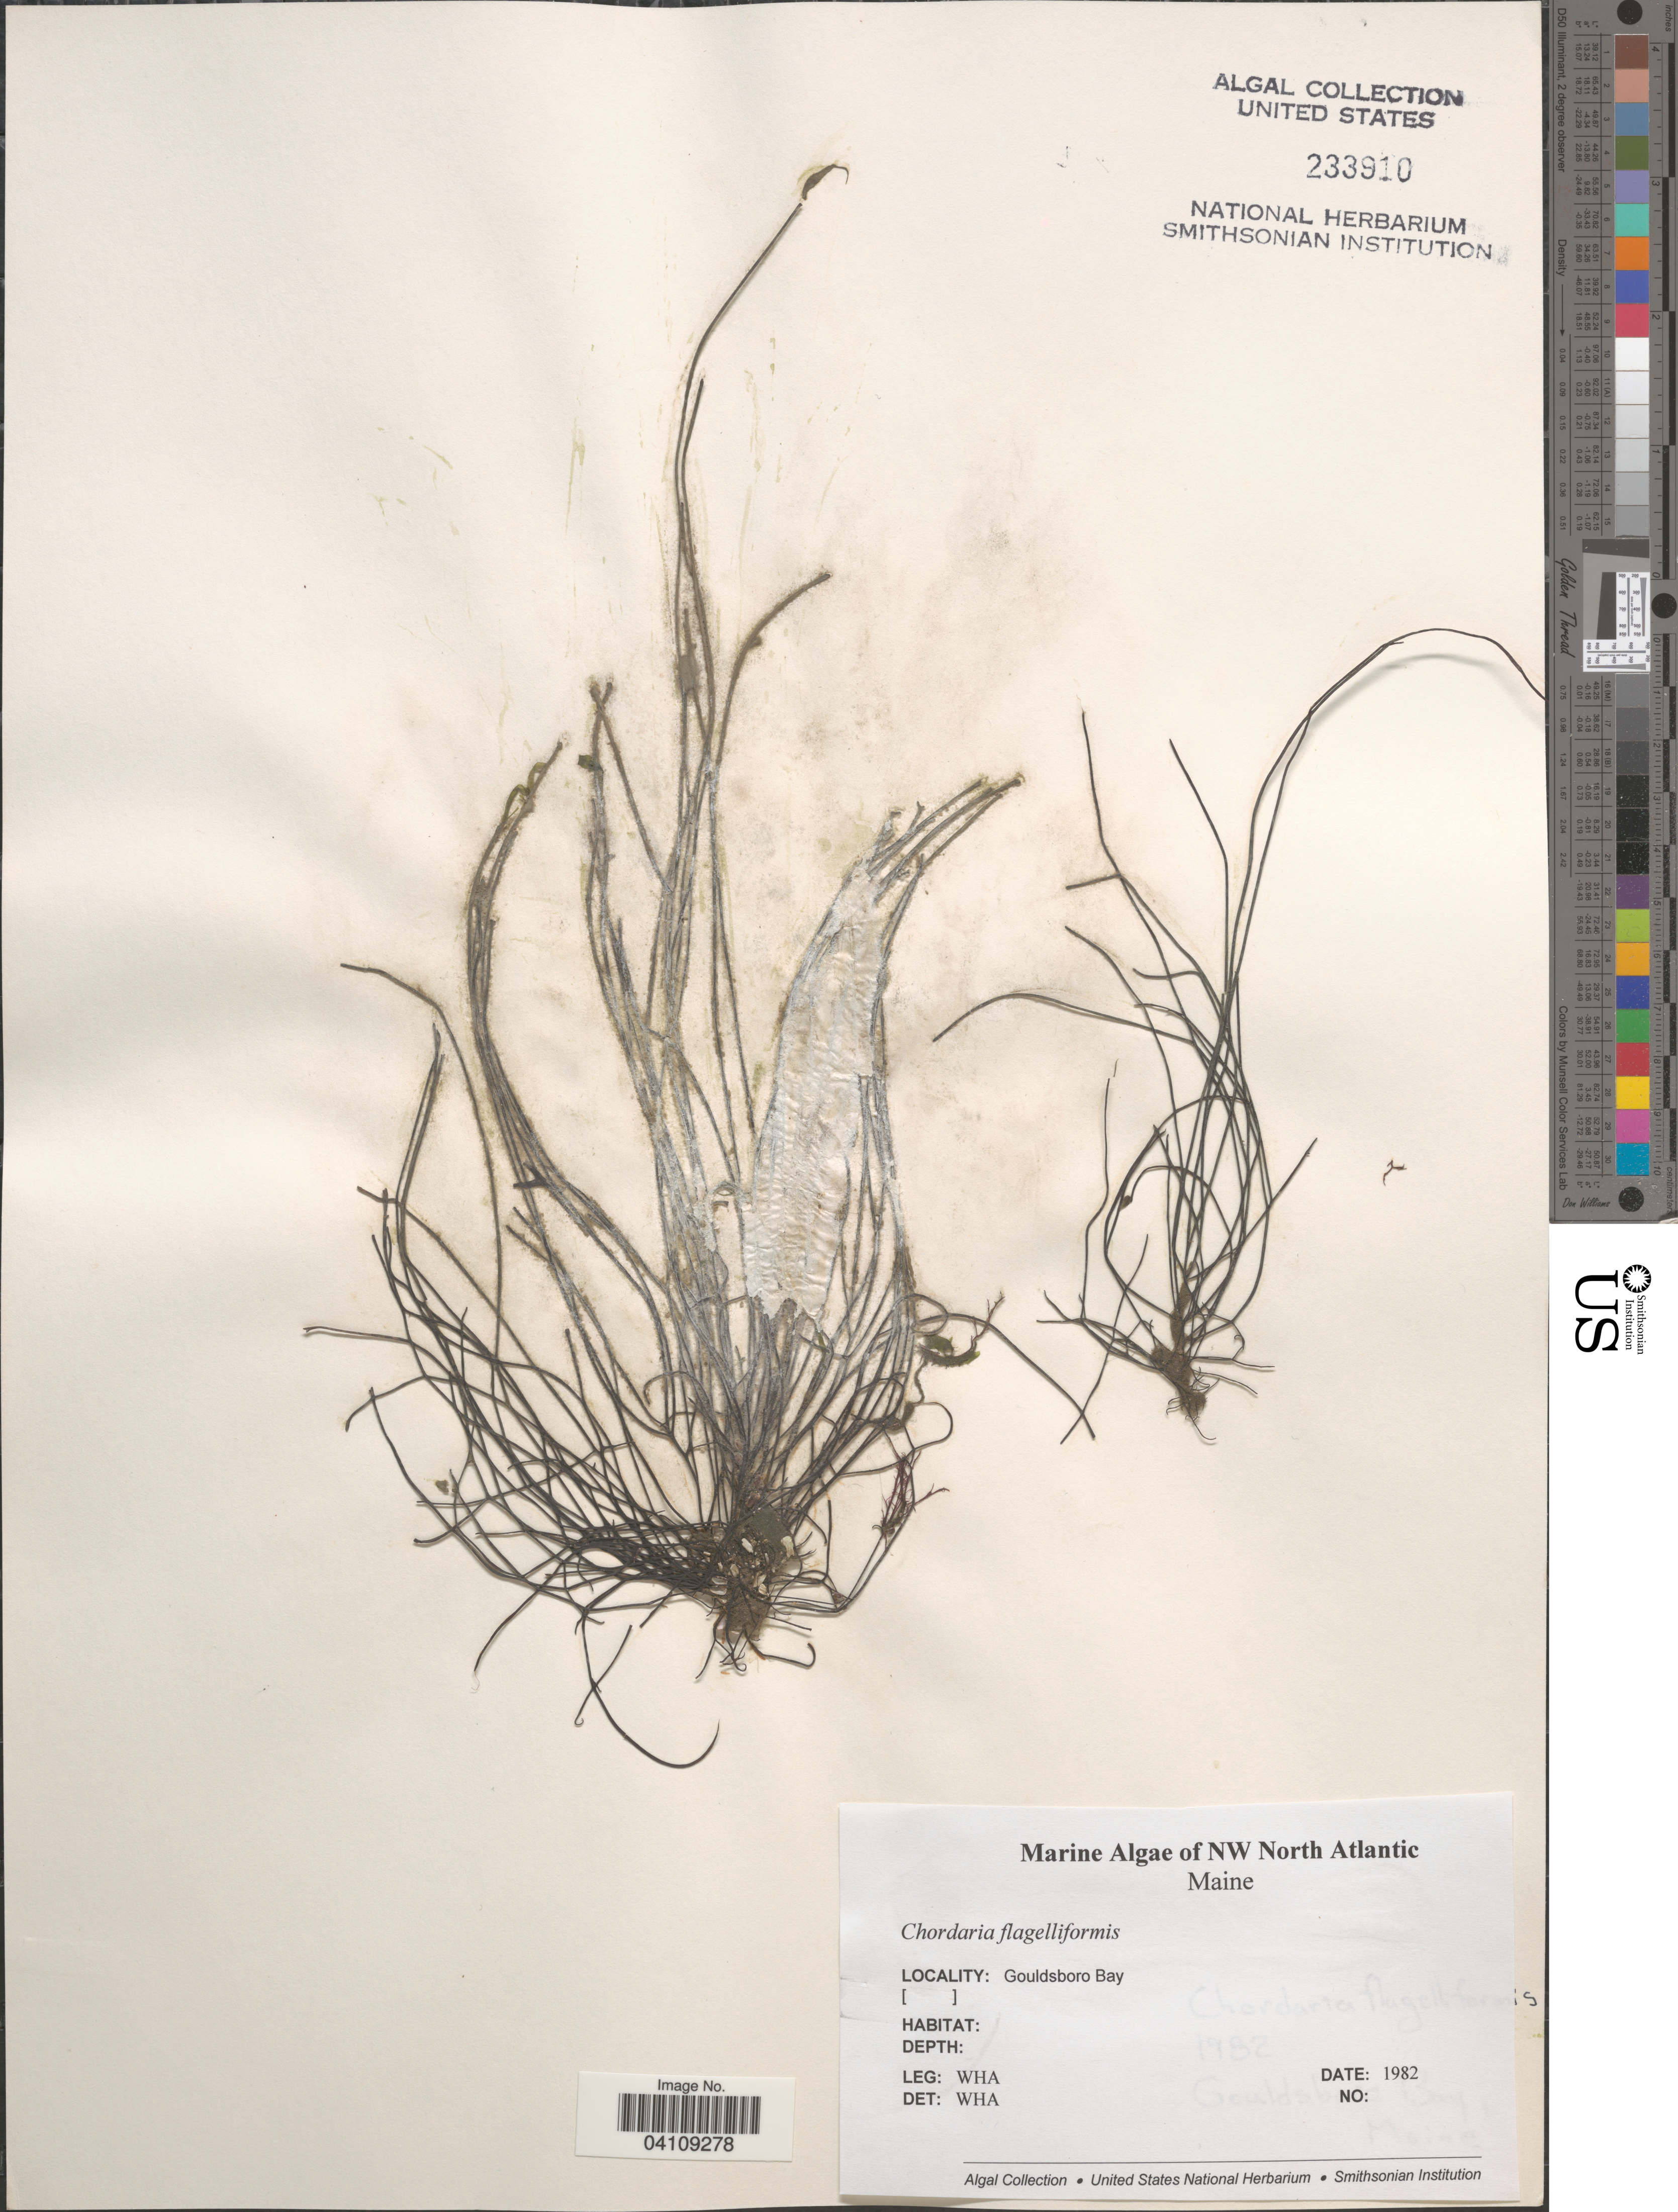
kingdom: Chromista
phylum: Ochrophyta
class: Phaeophyceae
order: Ectocarpales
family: Chordariaceae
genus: Chordaria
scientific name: Chordaria flagelliformis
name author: (Hudson) Grev.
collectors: W. H. Adey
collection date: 1982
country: United States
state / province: Maine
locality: NW North Atlantic. Gouldsboro Bay.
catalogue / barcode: US 233910